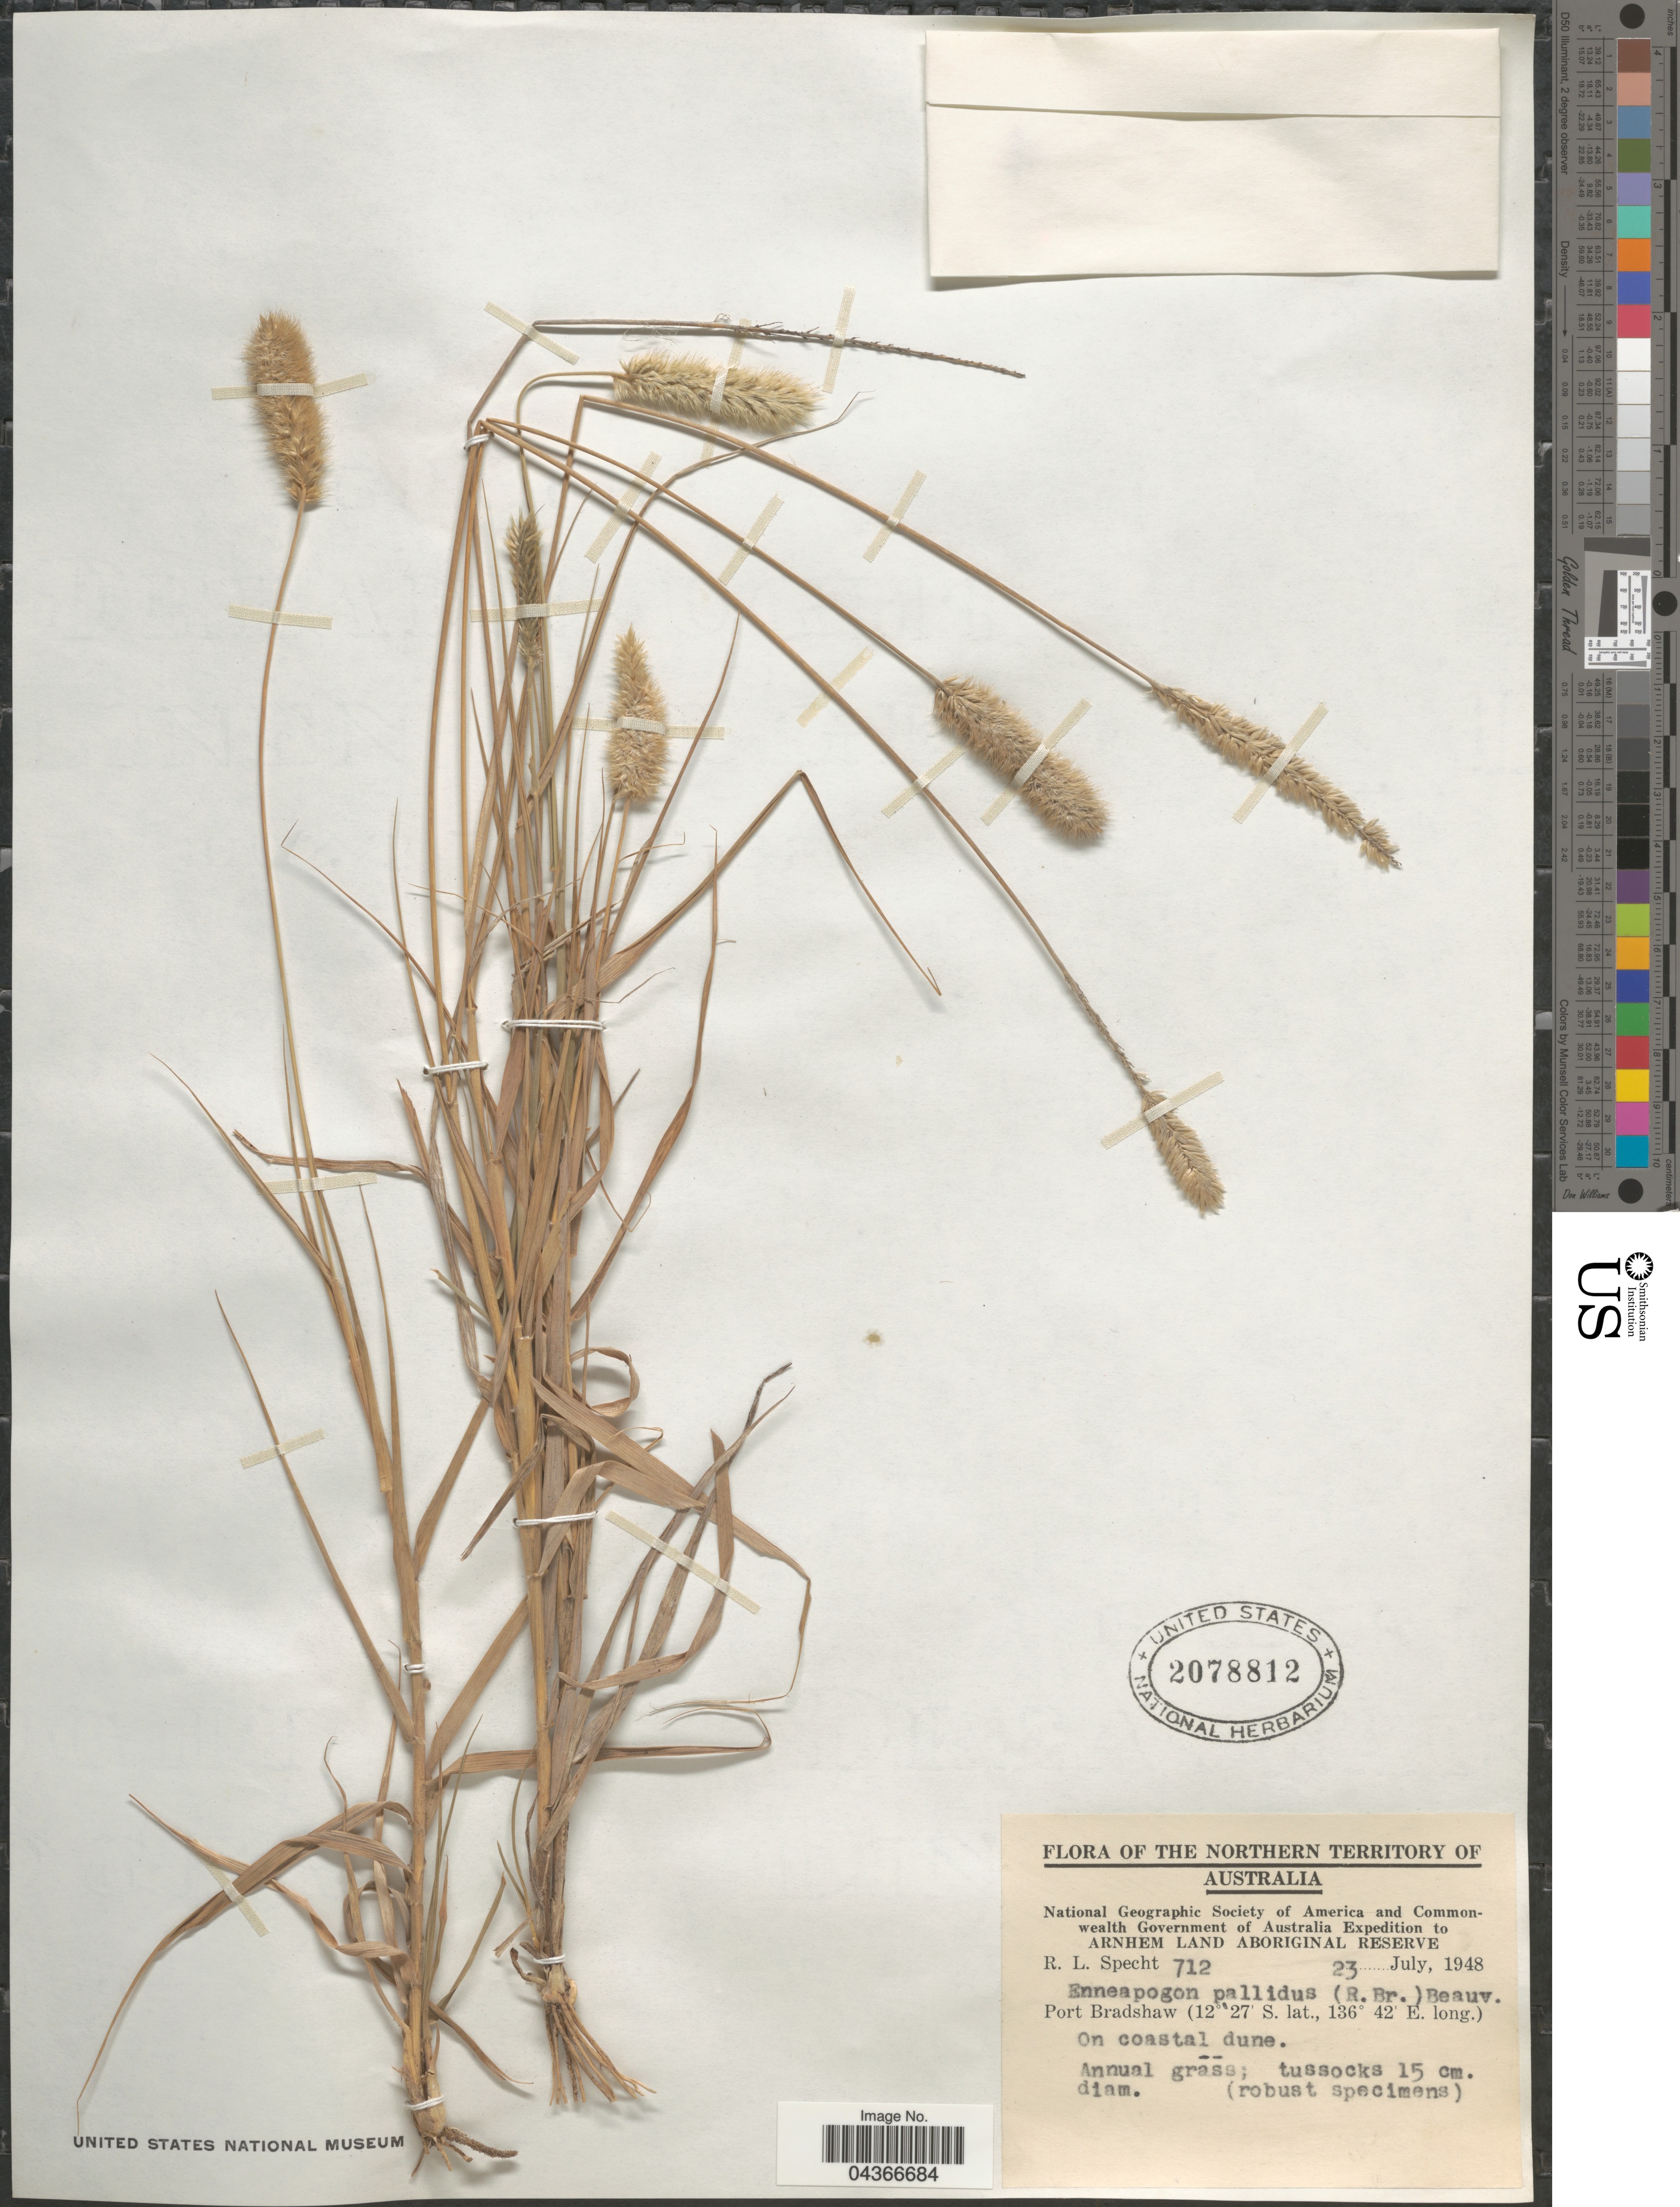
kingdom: Plantae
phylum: Tracheophyta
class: Liliopsida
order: Poales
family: Poaceae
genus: Enneapogon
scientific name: Enneapogon pallidus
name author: (R. Br.) P. Beauv.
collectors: R. L. Specht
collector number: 712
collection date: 1948-07-23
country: Australia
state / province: Northern Territory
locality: The Northern Territory of Australia. National Geographic Society of America and Commonwealth Government of Australia Expedition to Arnhem Land Aboriginal Reserve. Port Bradshaw.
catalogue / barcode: US 2078812